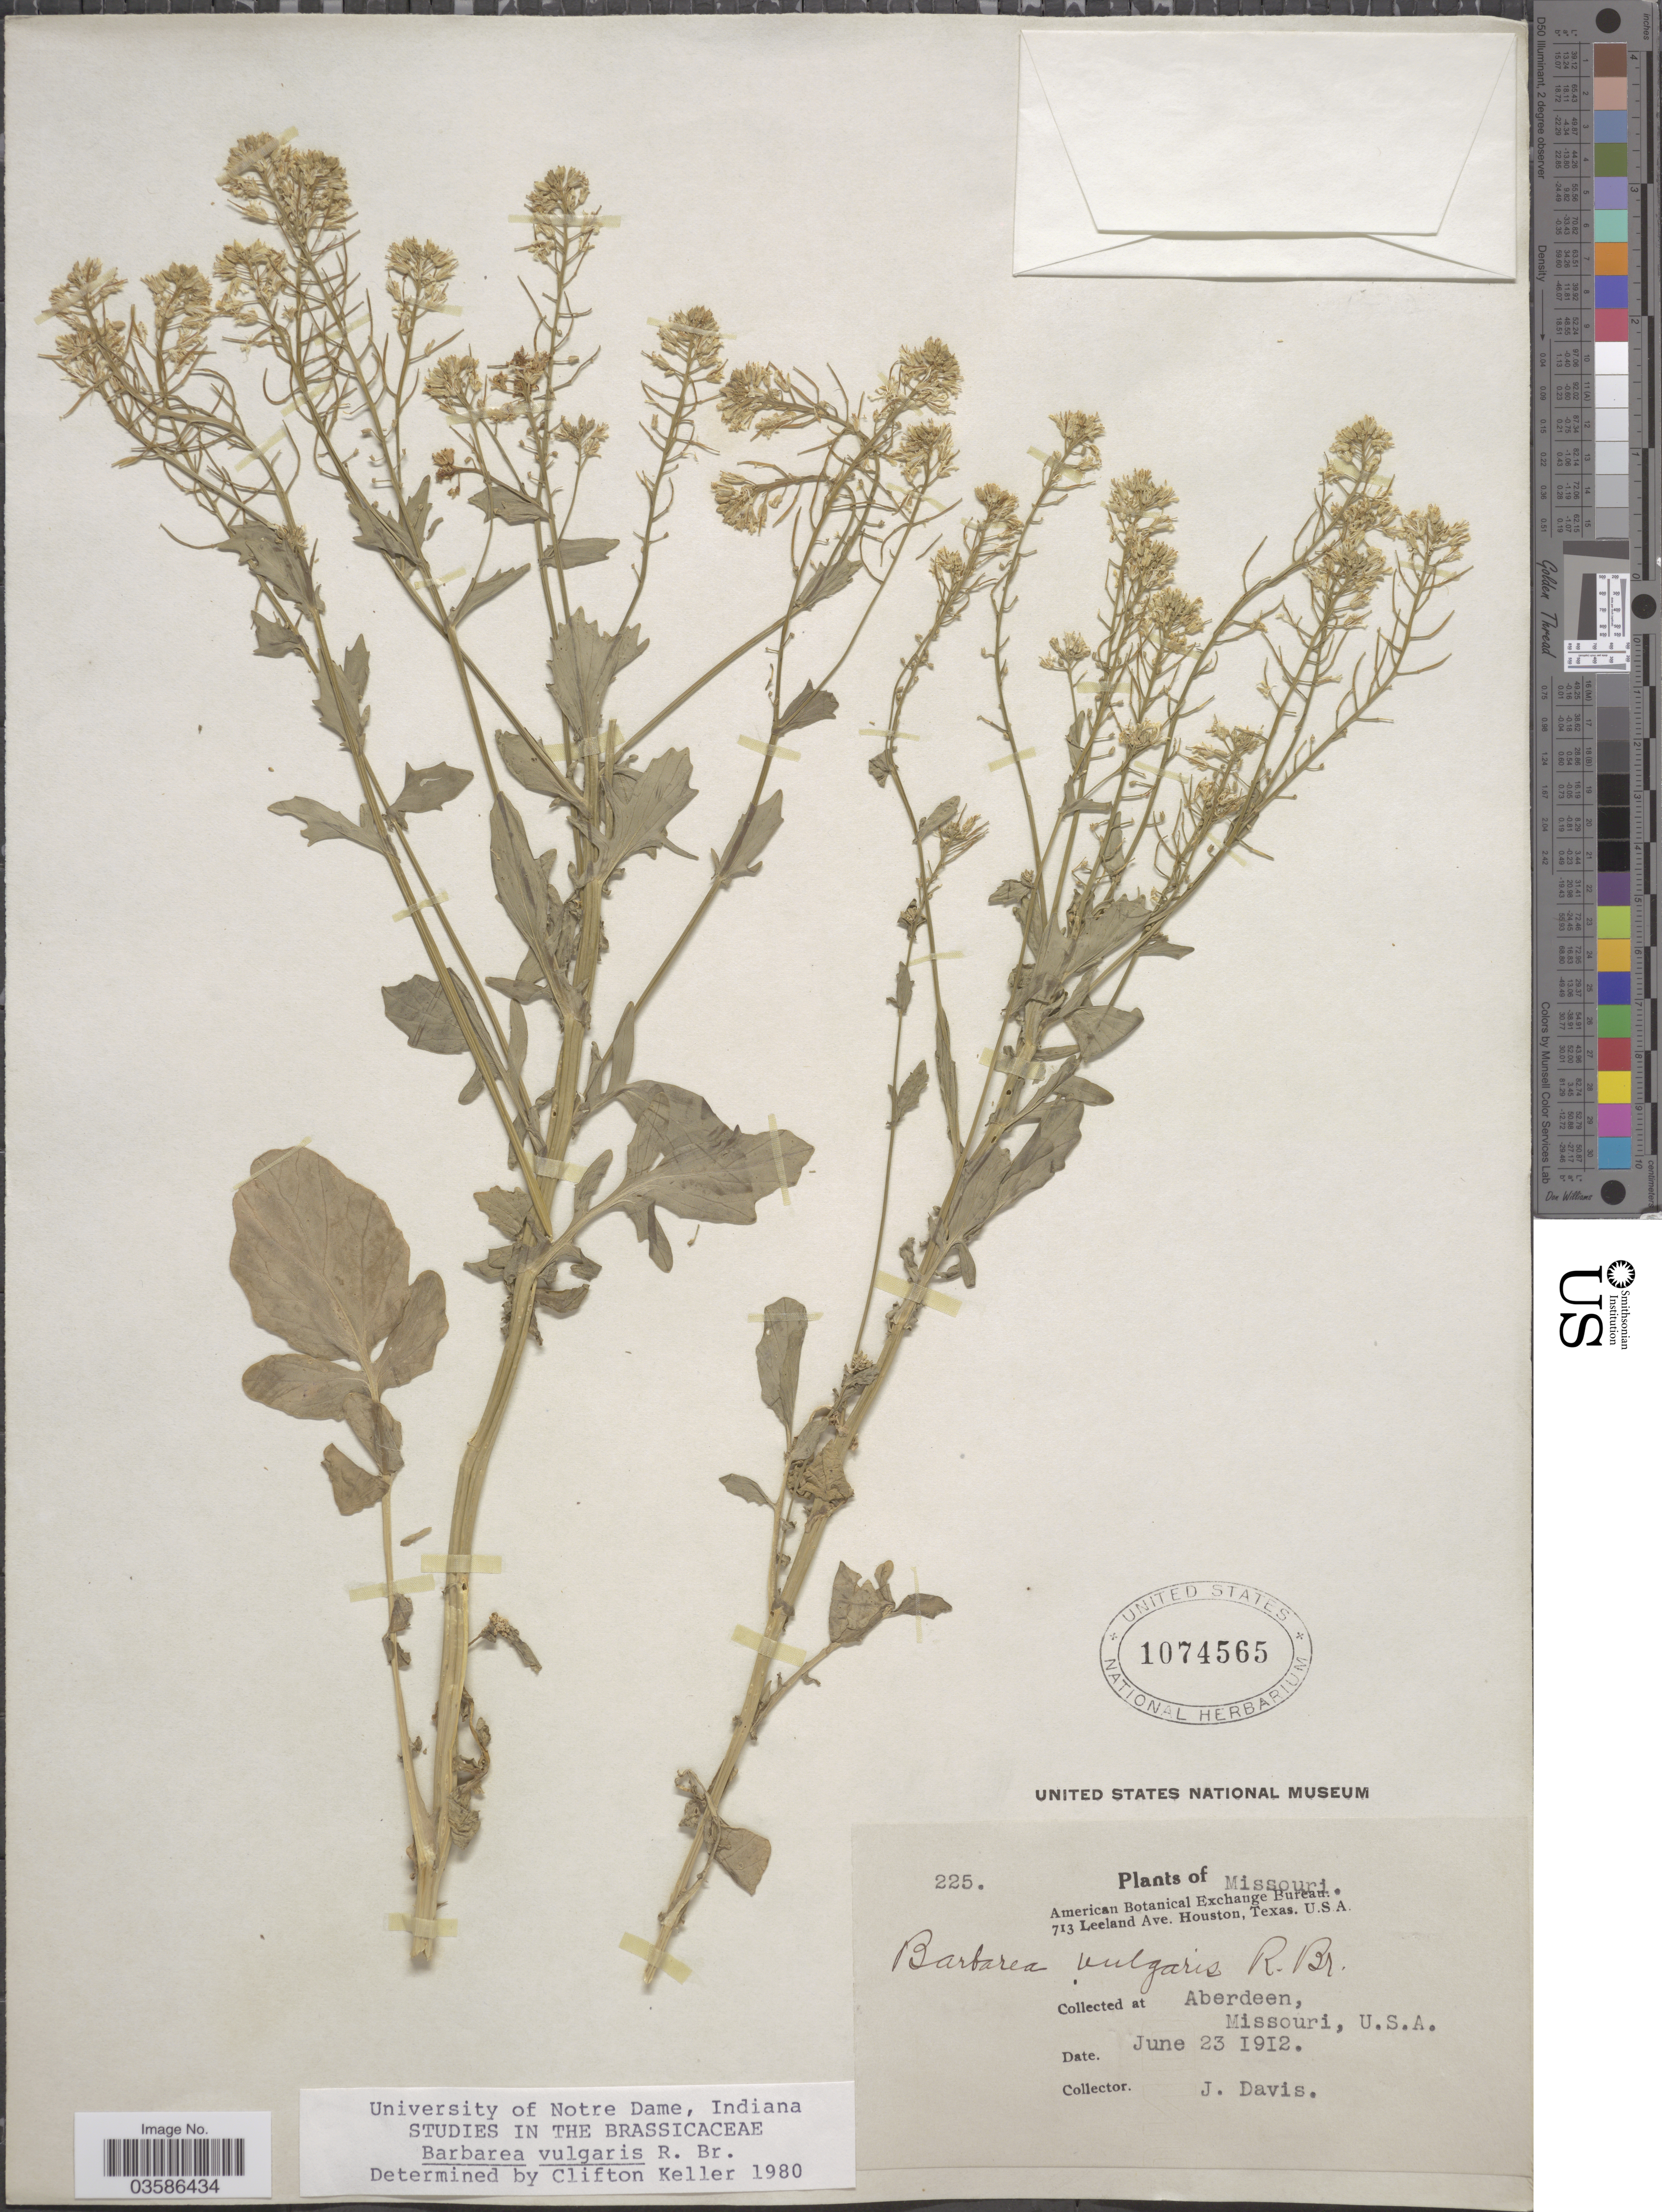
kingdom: Plantae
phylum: Tracheophyta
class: Magnoliopsida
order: Brassicales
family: Brassicaceae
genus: Barbarea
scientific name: Barbarea vulgaris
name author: W.T. Aiton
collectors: J. Davis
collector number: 225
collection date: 1912-06-23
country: United States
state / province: Missouri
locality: Aberdeen.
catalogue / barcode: US 1074565